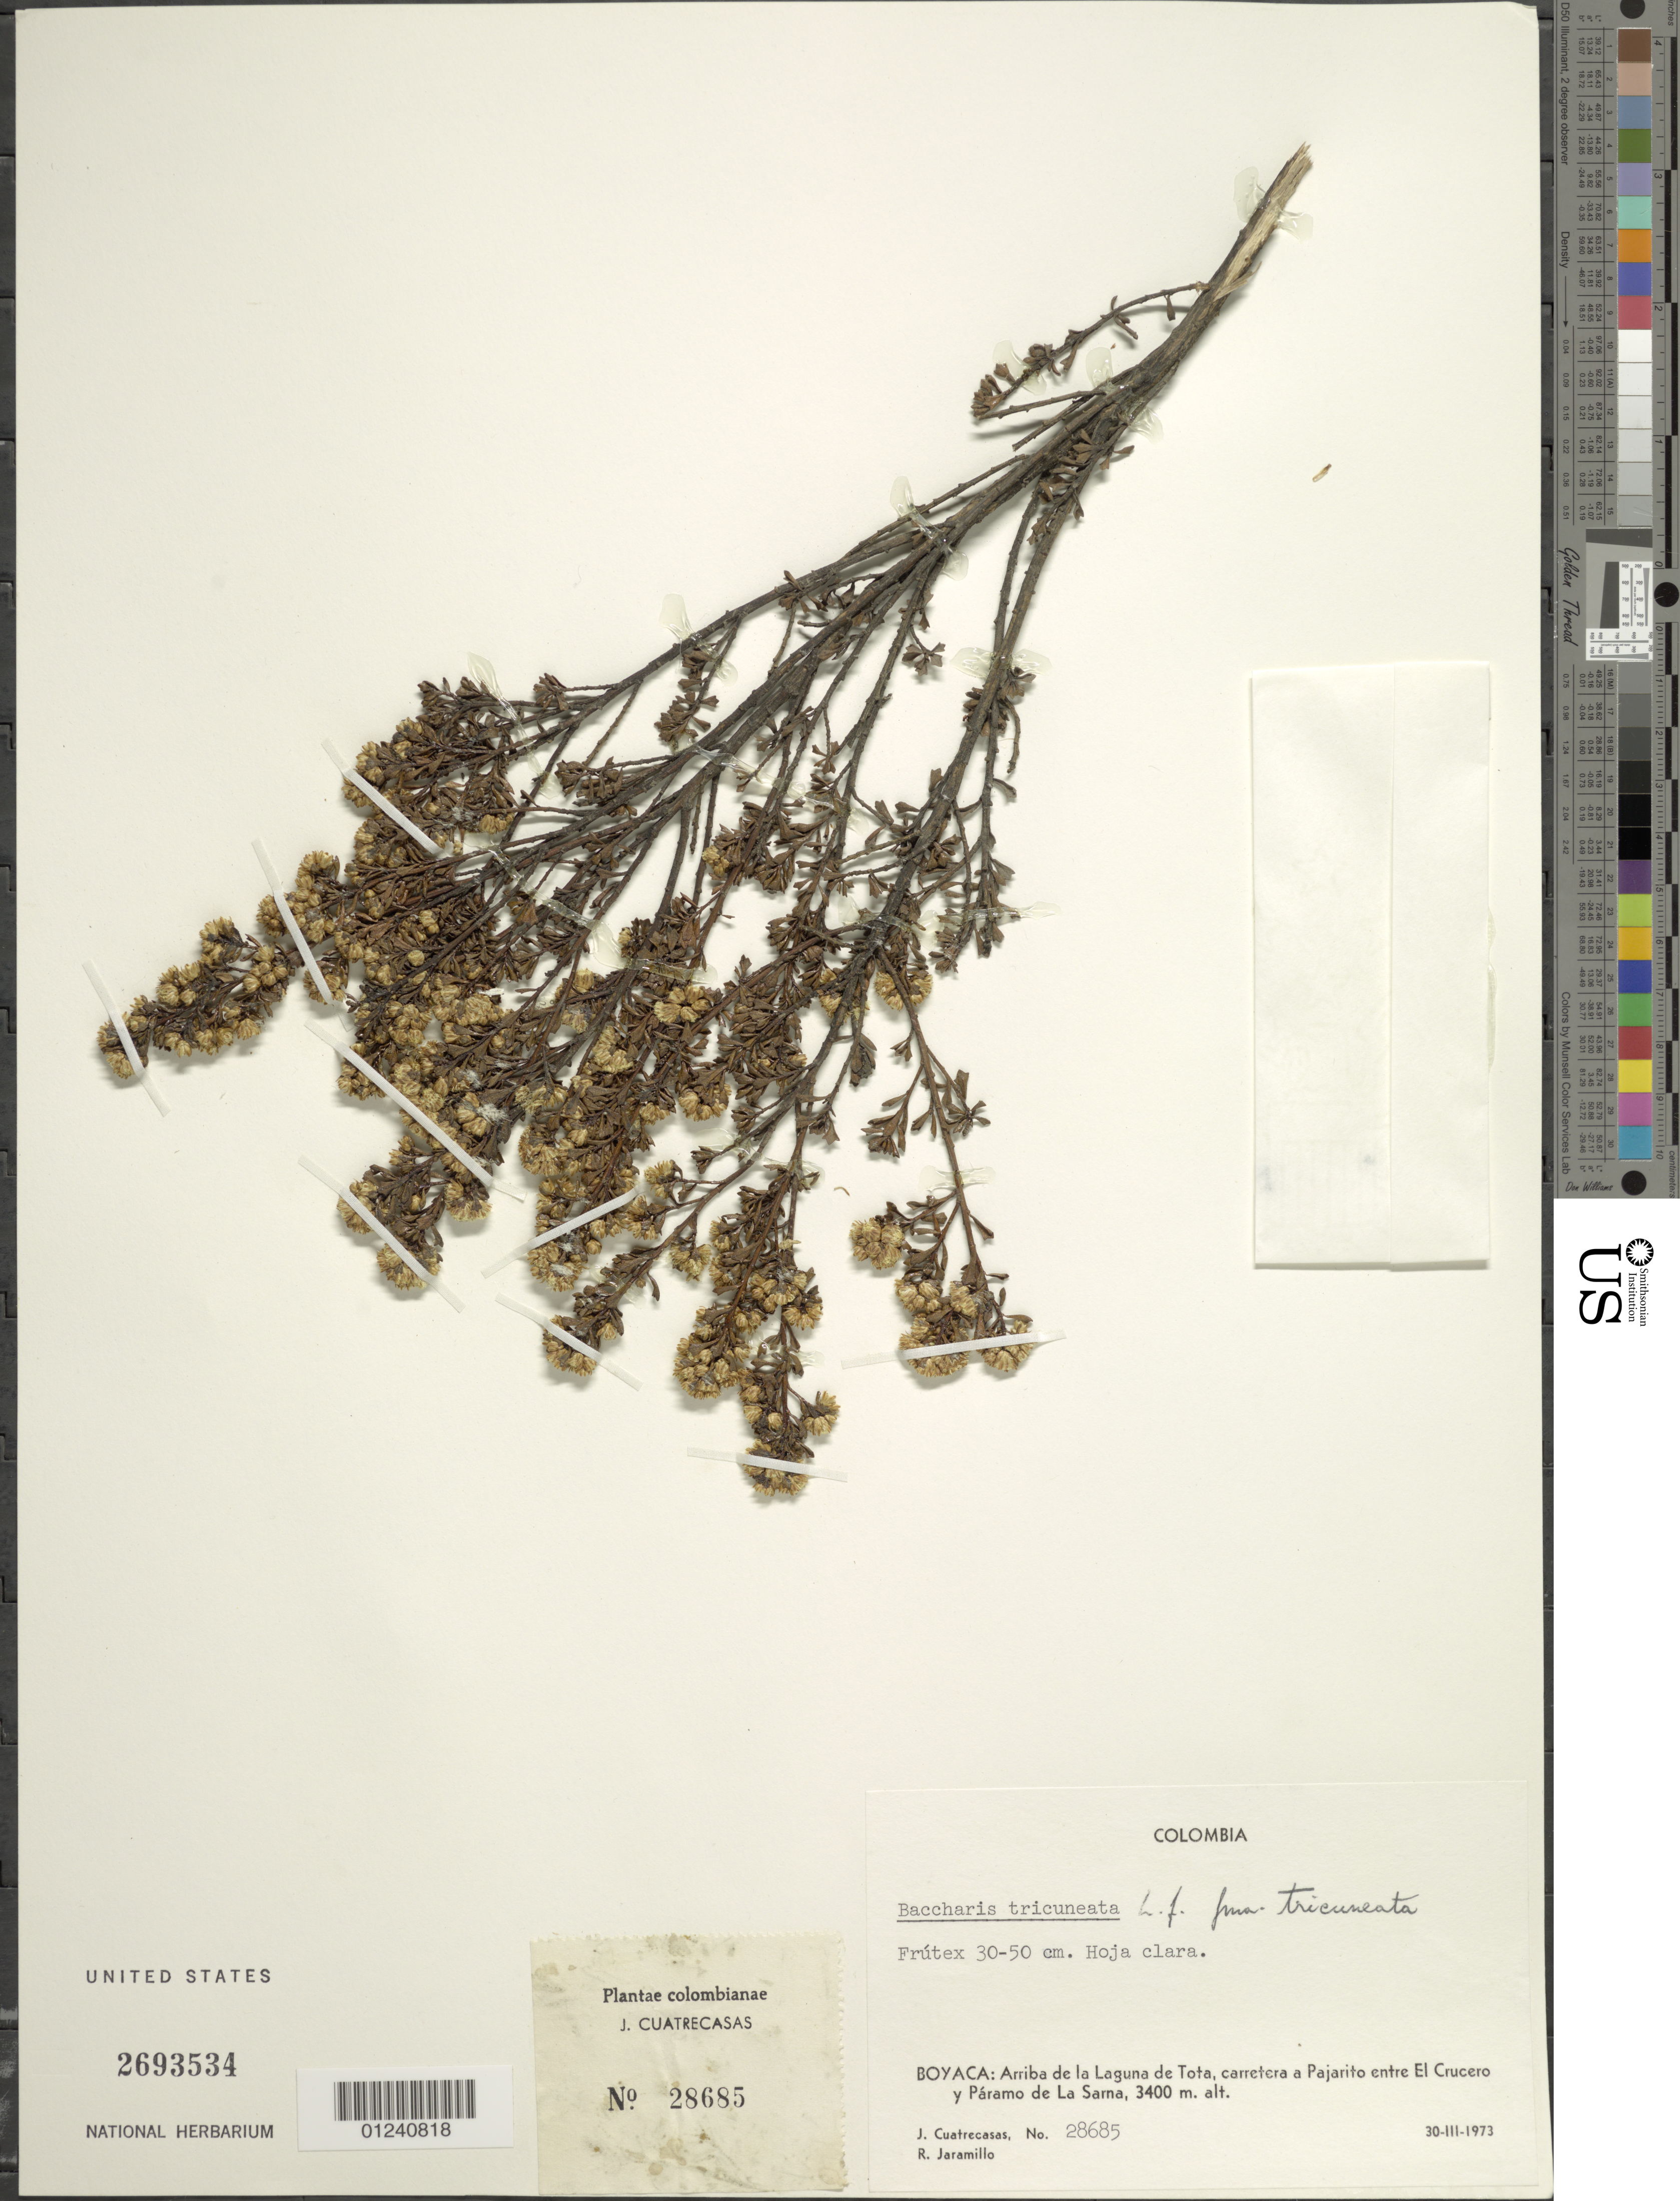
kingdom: Plantae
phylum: Tracheophyta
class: Magnoliopsida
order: Asterales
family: Asteraceae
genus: Baccharis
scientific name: Baccharis tricuneata f. tricuneata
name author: (L. f.) Pers.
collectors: J. Cuatrecasas & R. Jaramillo M.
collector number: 28685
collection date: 1973-03-30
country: Colombia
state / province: Boyacá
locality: Arriba de Laguna de Tota, carretera a Pajarito entre El Crucero y Páramo de la Sarna.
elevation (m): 3400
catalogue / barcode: US 2693534